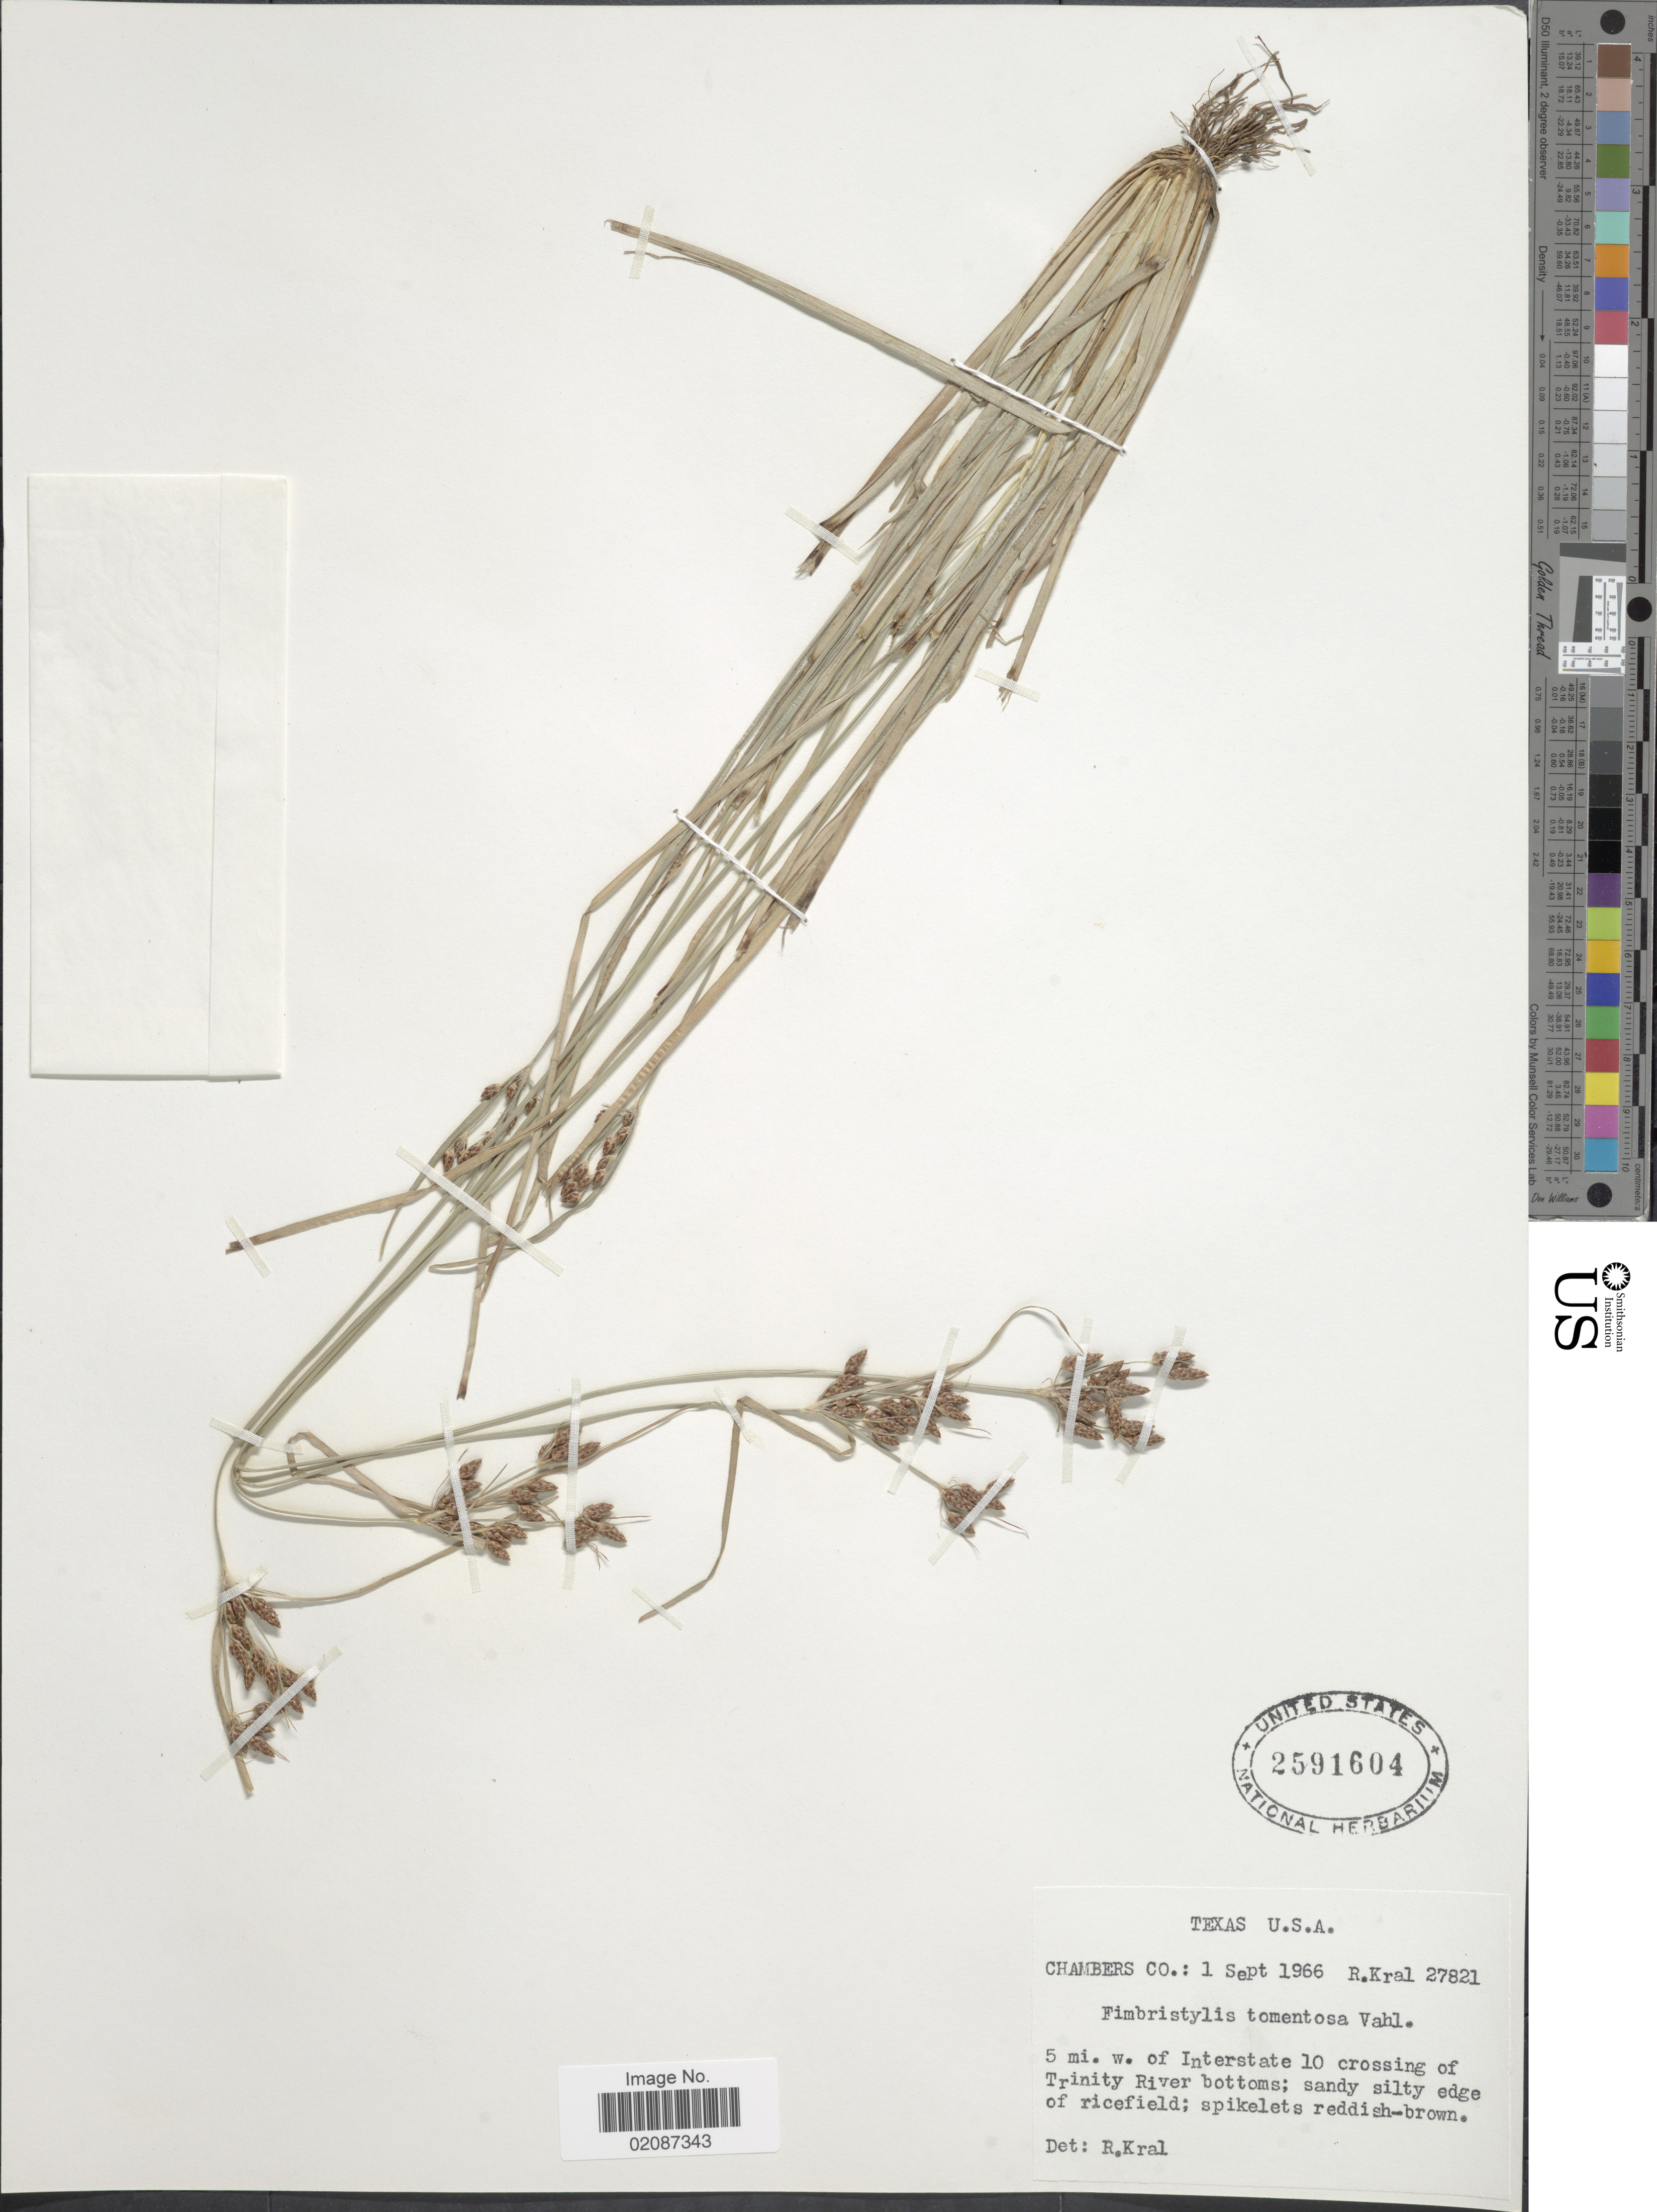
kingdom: Plantae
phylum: Tracheophyta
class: Liliopsida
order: Poales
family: Cyperaceae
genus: Fimbristylis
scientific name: Fimbristylis tomentosa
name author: Vahl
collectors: R. Kral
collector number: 27821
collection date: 1966-09-01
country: United States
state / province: Texas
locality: Chambers Co.: 5 mi. w. of Interstate 10 crossing of Trinity River bottoms; sandy silty edge of ricefield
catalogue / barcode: US 2591604